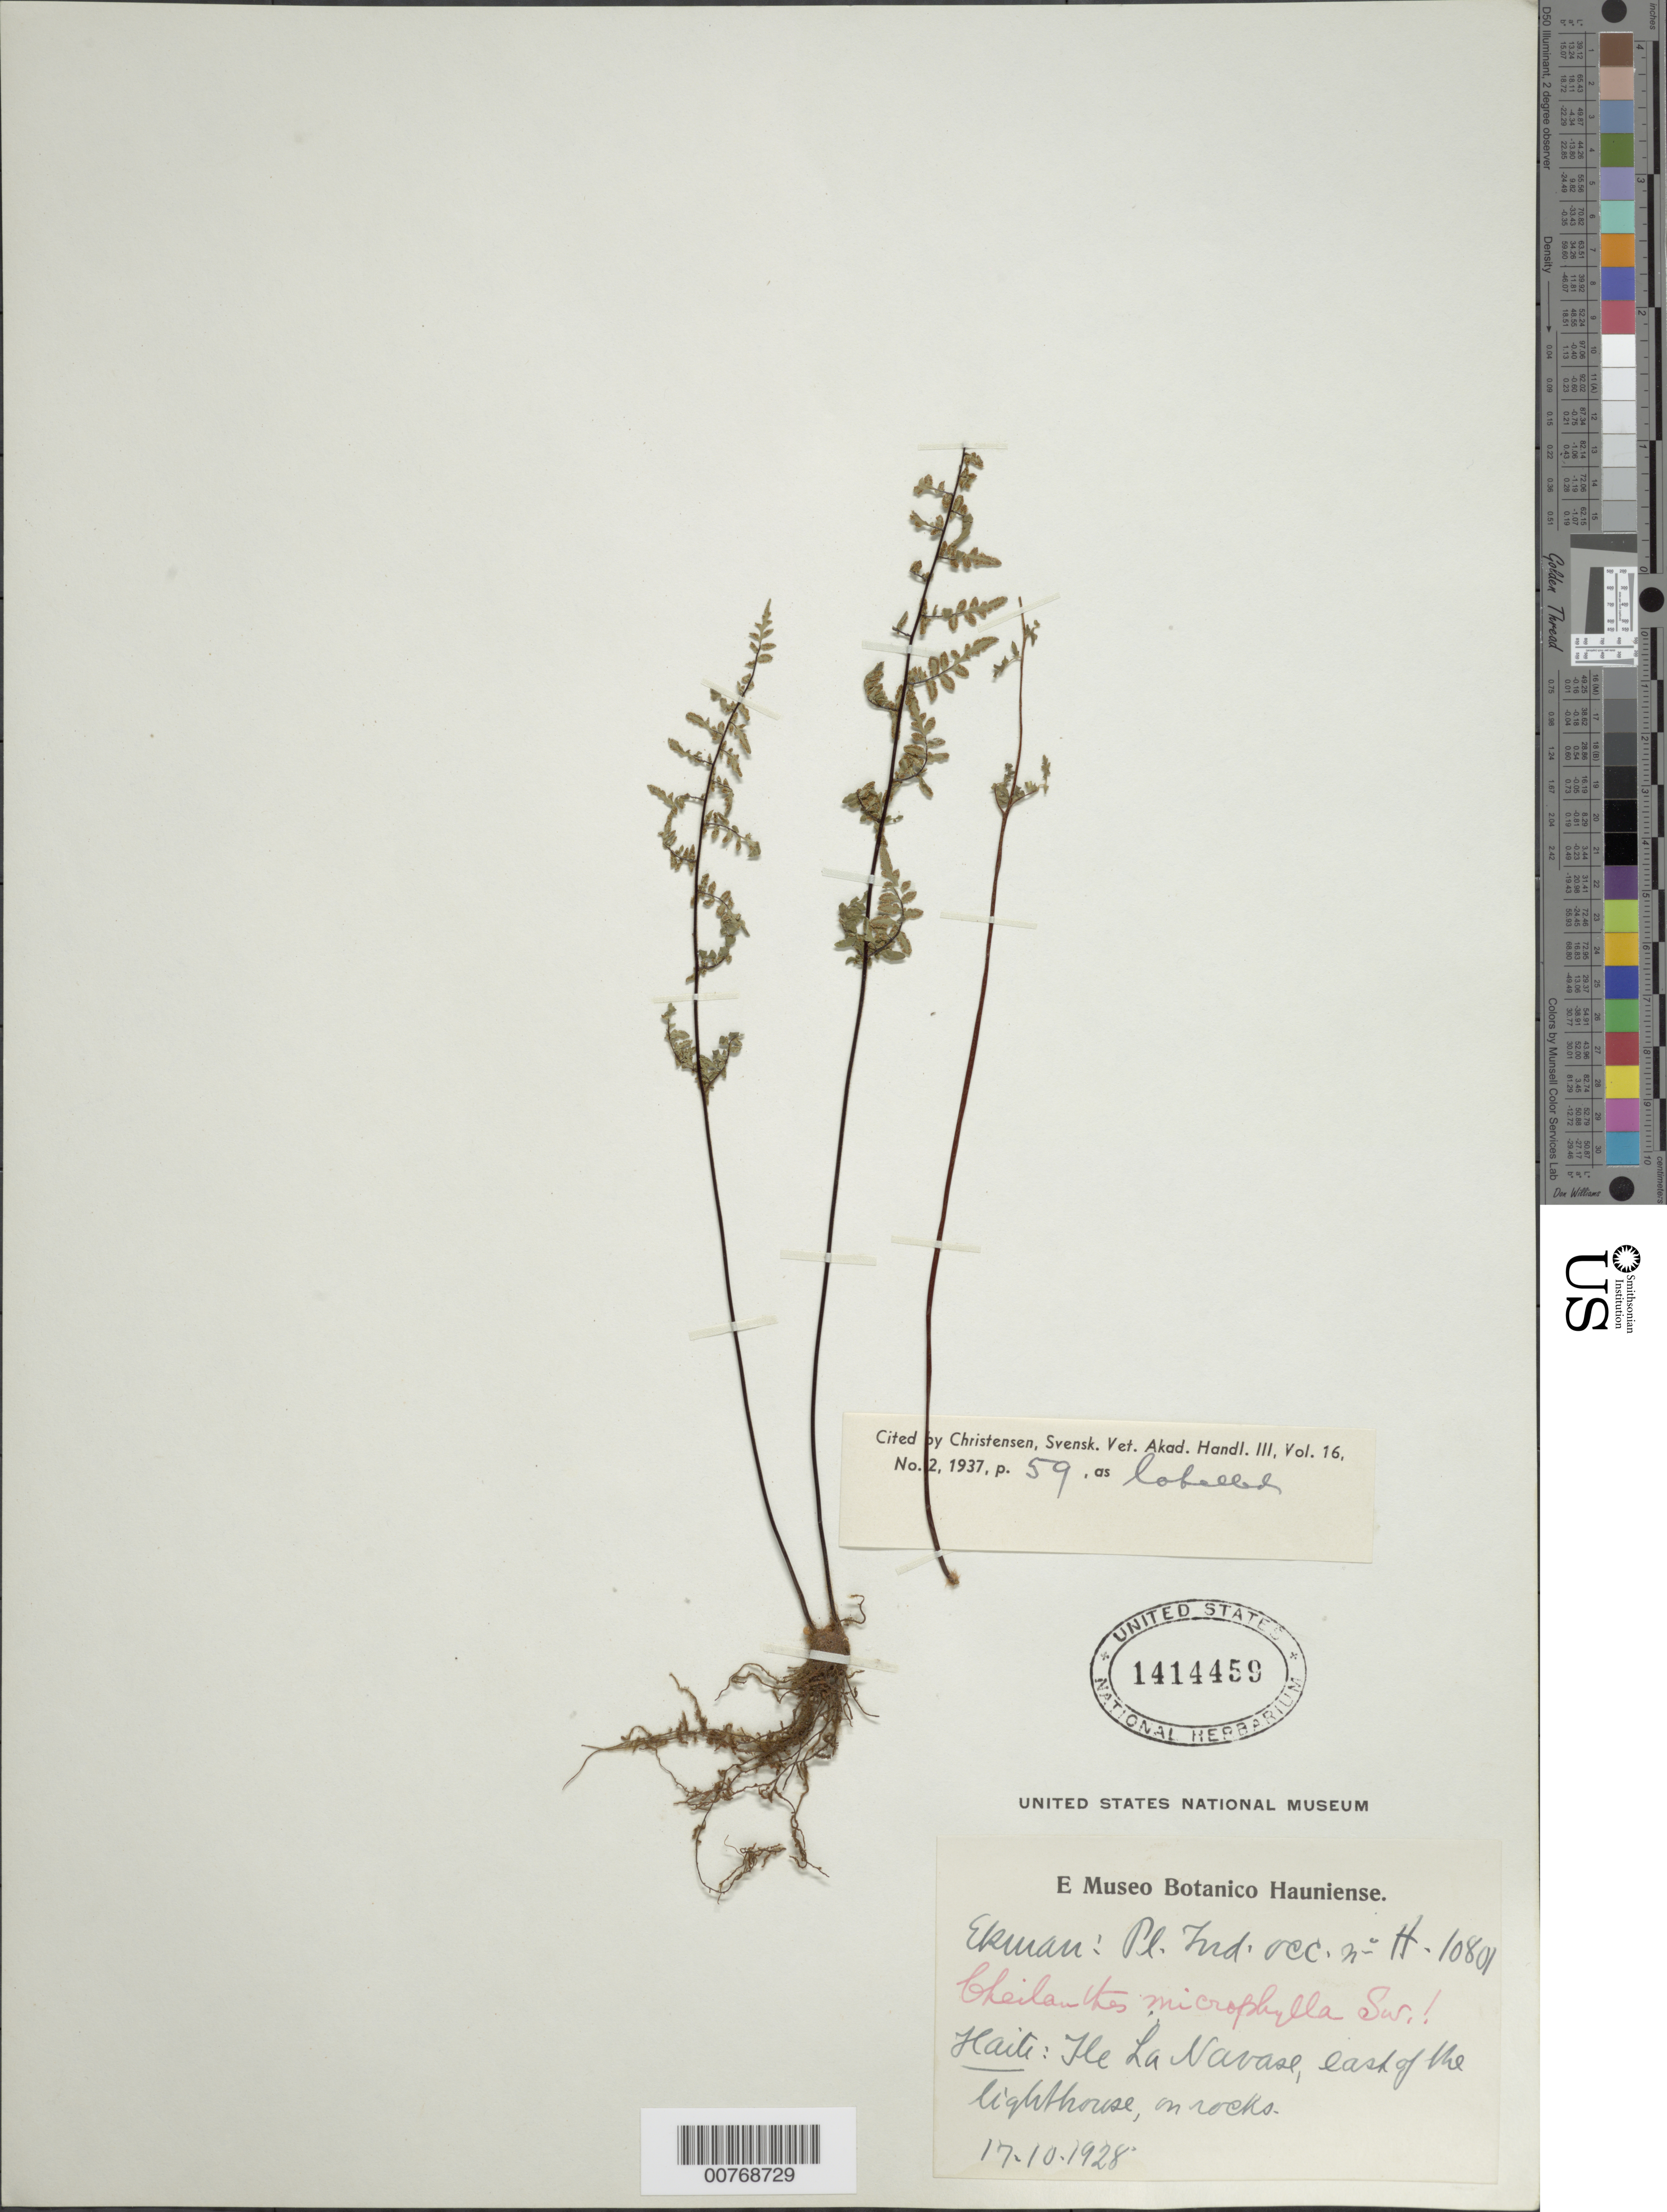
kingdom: Plantae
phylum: Tracheophyta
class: Polypodiopsida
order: Polypodiales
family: Pteridaceae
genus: Myriopteris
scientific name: Myriopteris microphylla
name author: (Sw.) Grusz & Windham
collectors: E. L. Ekman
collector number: H 10801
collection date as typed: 17 Oct 1928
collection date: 1928-10-17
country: Haiti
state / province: Navassa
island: Hispaniola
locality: Ile La Navase, east of the lighthouse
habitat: On rocks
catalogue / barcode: US 1414459